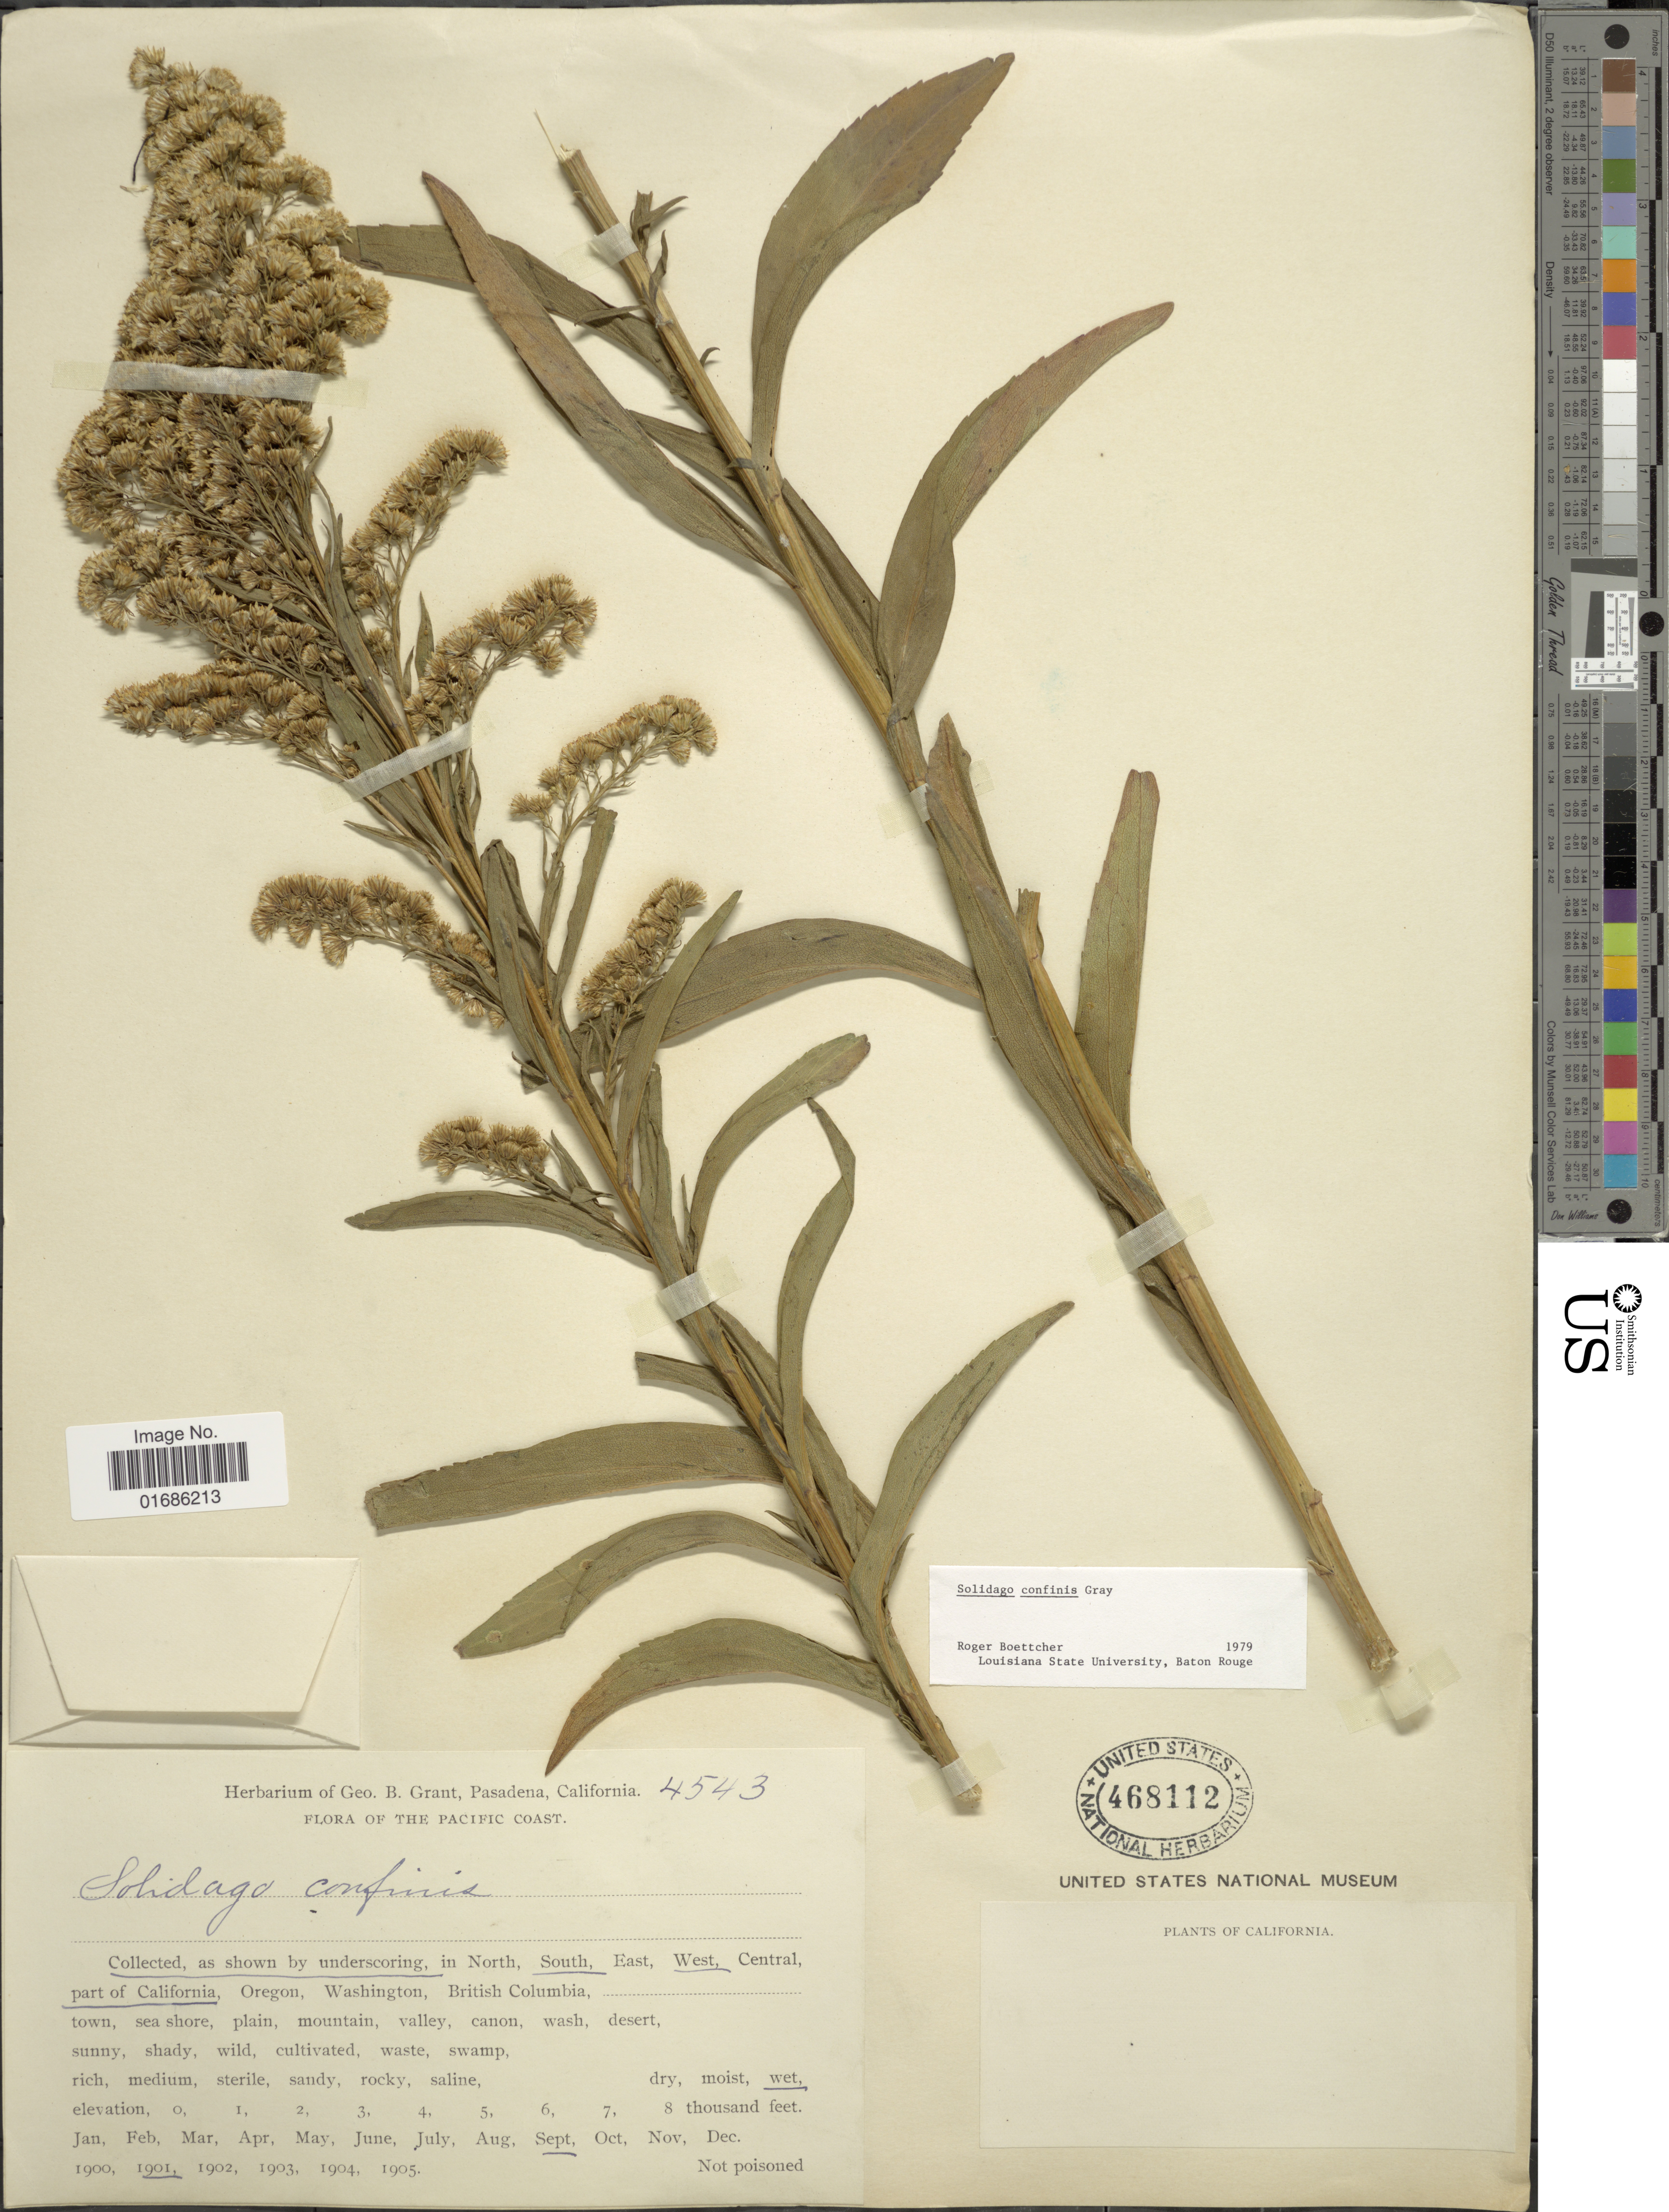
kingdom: Plantae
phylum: Tracheophyta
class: Magnoliopsida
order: Asterales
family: Asteraceae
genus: Solidago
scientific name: Solidago confinis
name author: A. Gray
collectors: ex herb. G. B. Grant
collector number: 4543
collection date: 1901-09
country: United States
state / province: California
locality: Pacific Coast, South, West part of California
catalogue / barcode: US 468112